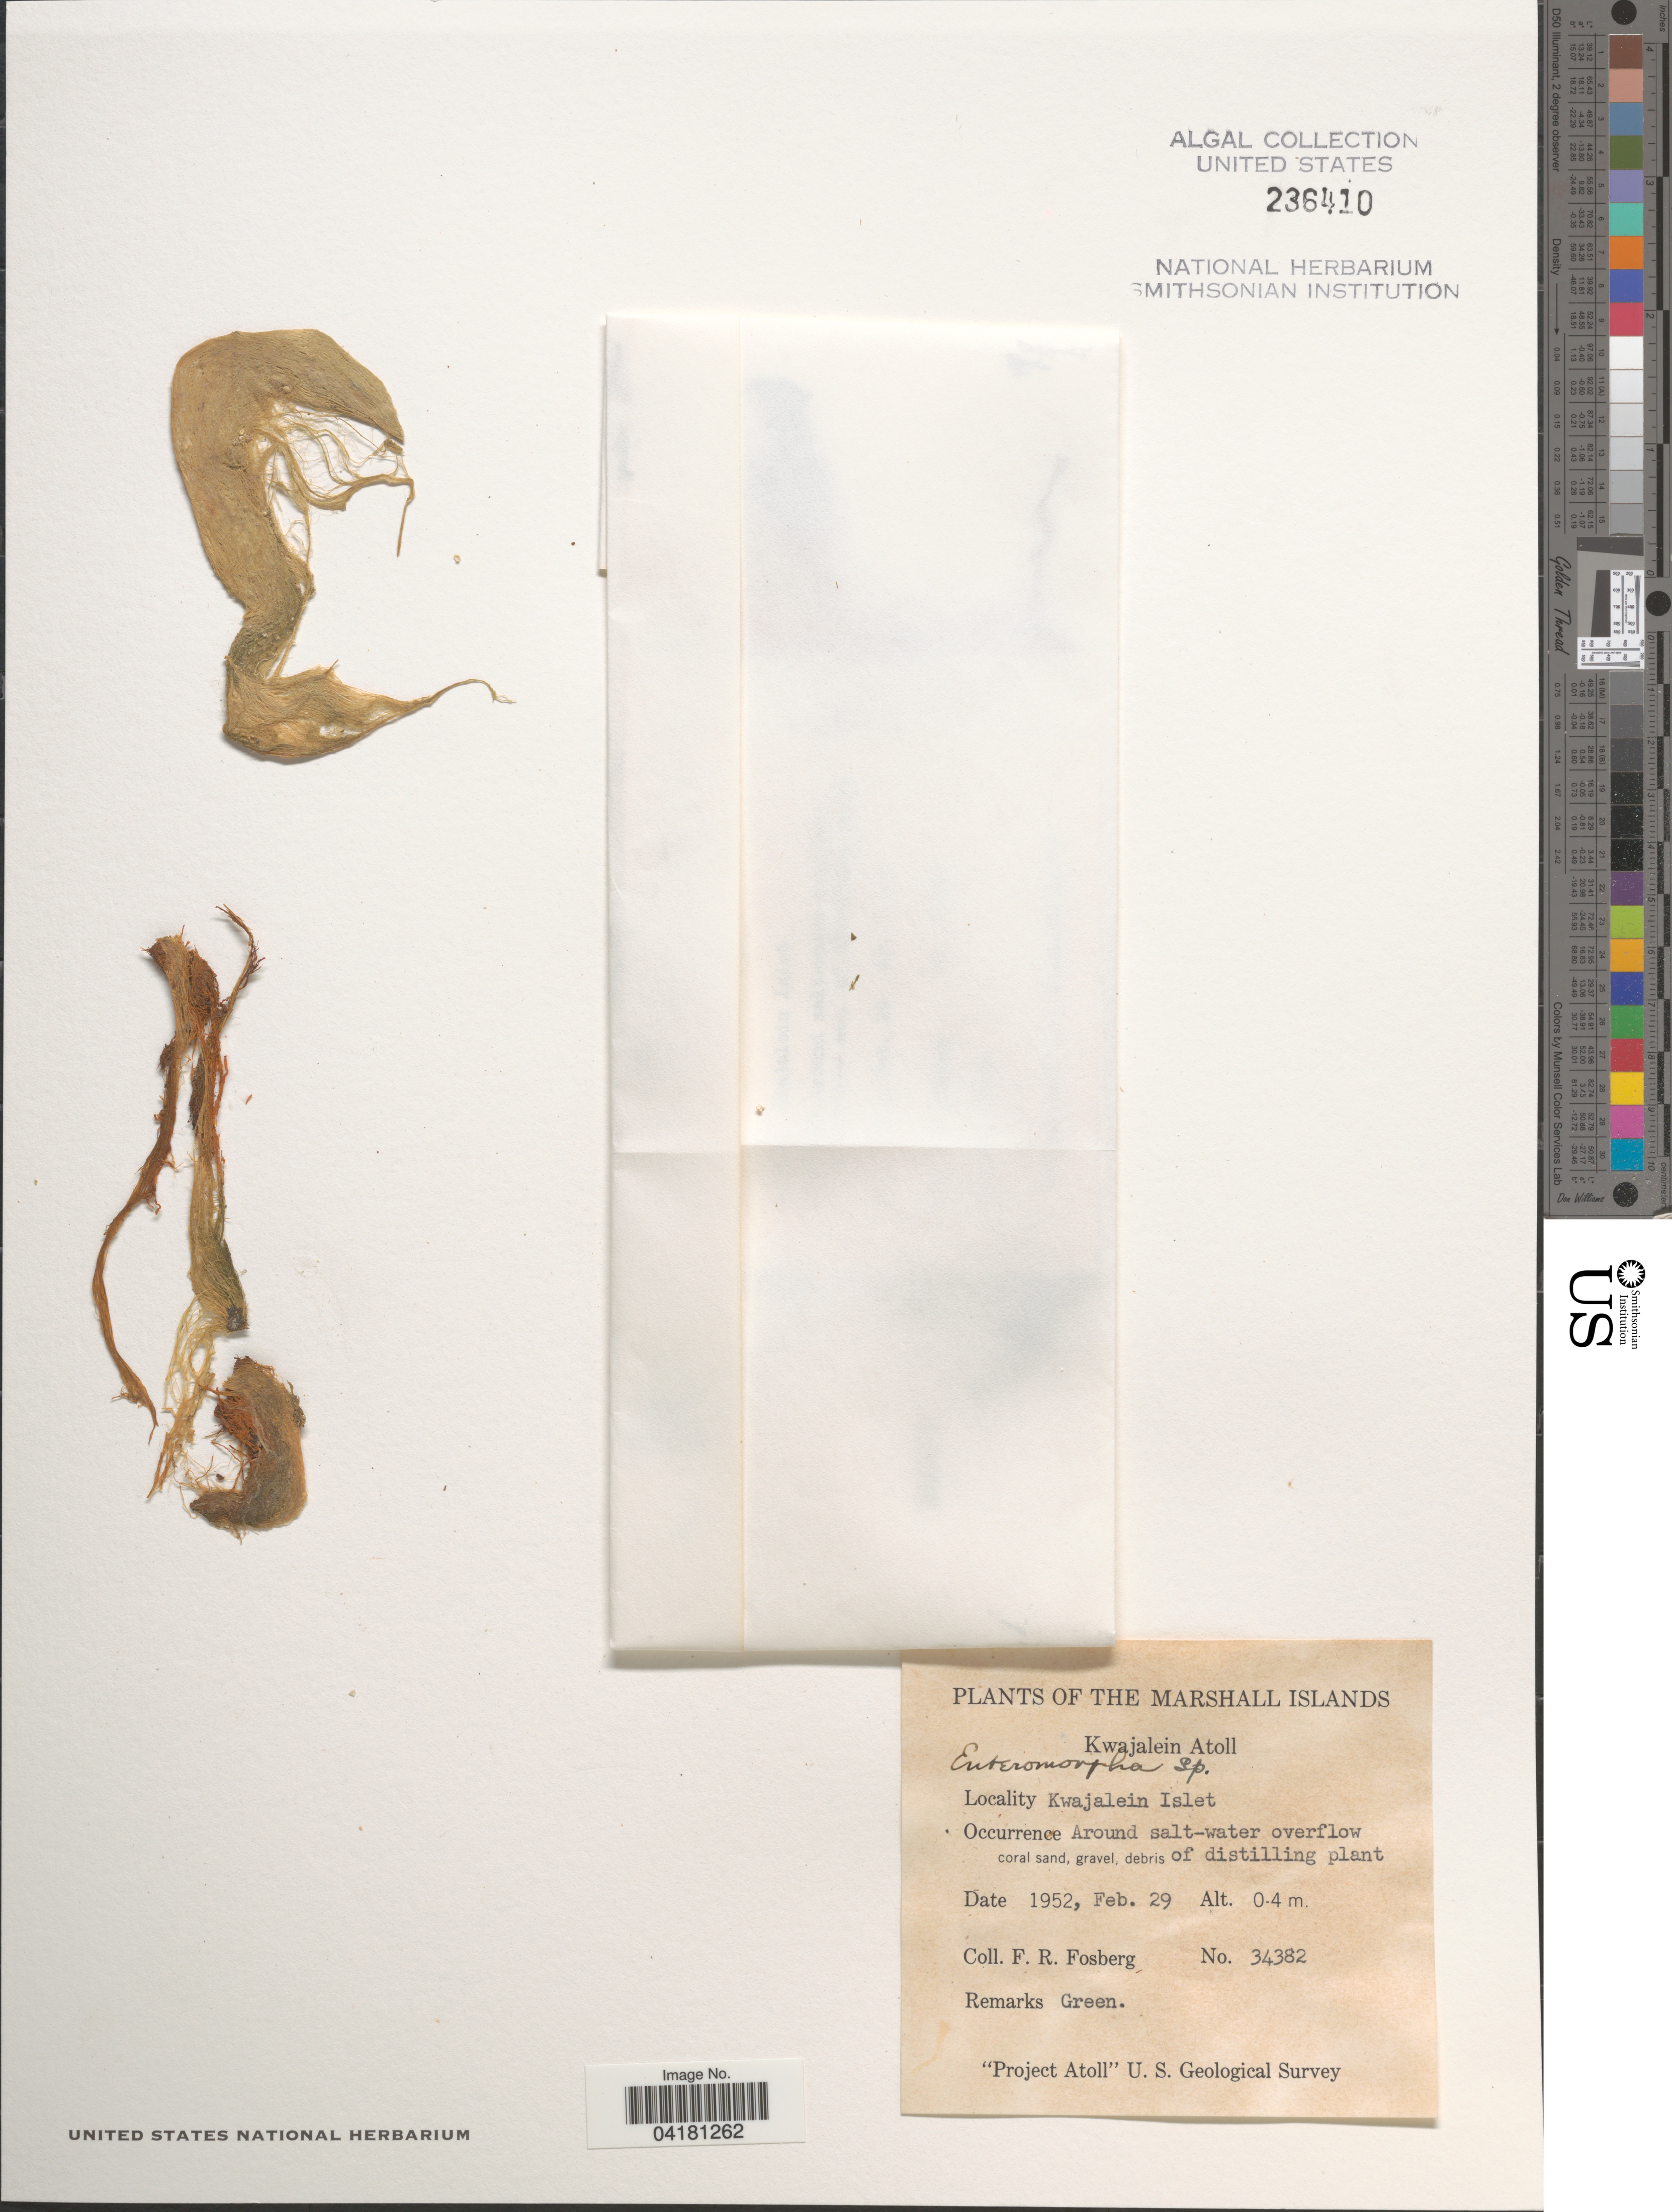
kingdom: Plantae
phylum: Chlorophyta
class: Ulvophyceae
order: Ulvales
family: Ulvaceae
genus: Ulva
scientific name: Ulva sp.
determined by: Algae name updating Project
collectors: F. R. Fosberg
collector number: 34382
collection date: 1952-02-29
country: Marshall Islands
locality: Kwajalein Atoll. Kwajalein Islet. "Project Atoll", U. S. Geological Survey.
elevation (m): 0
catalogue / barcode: US 236410